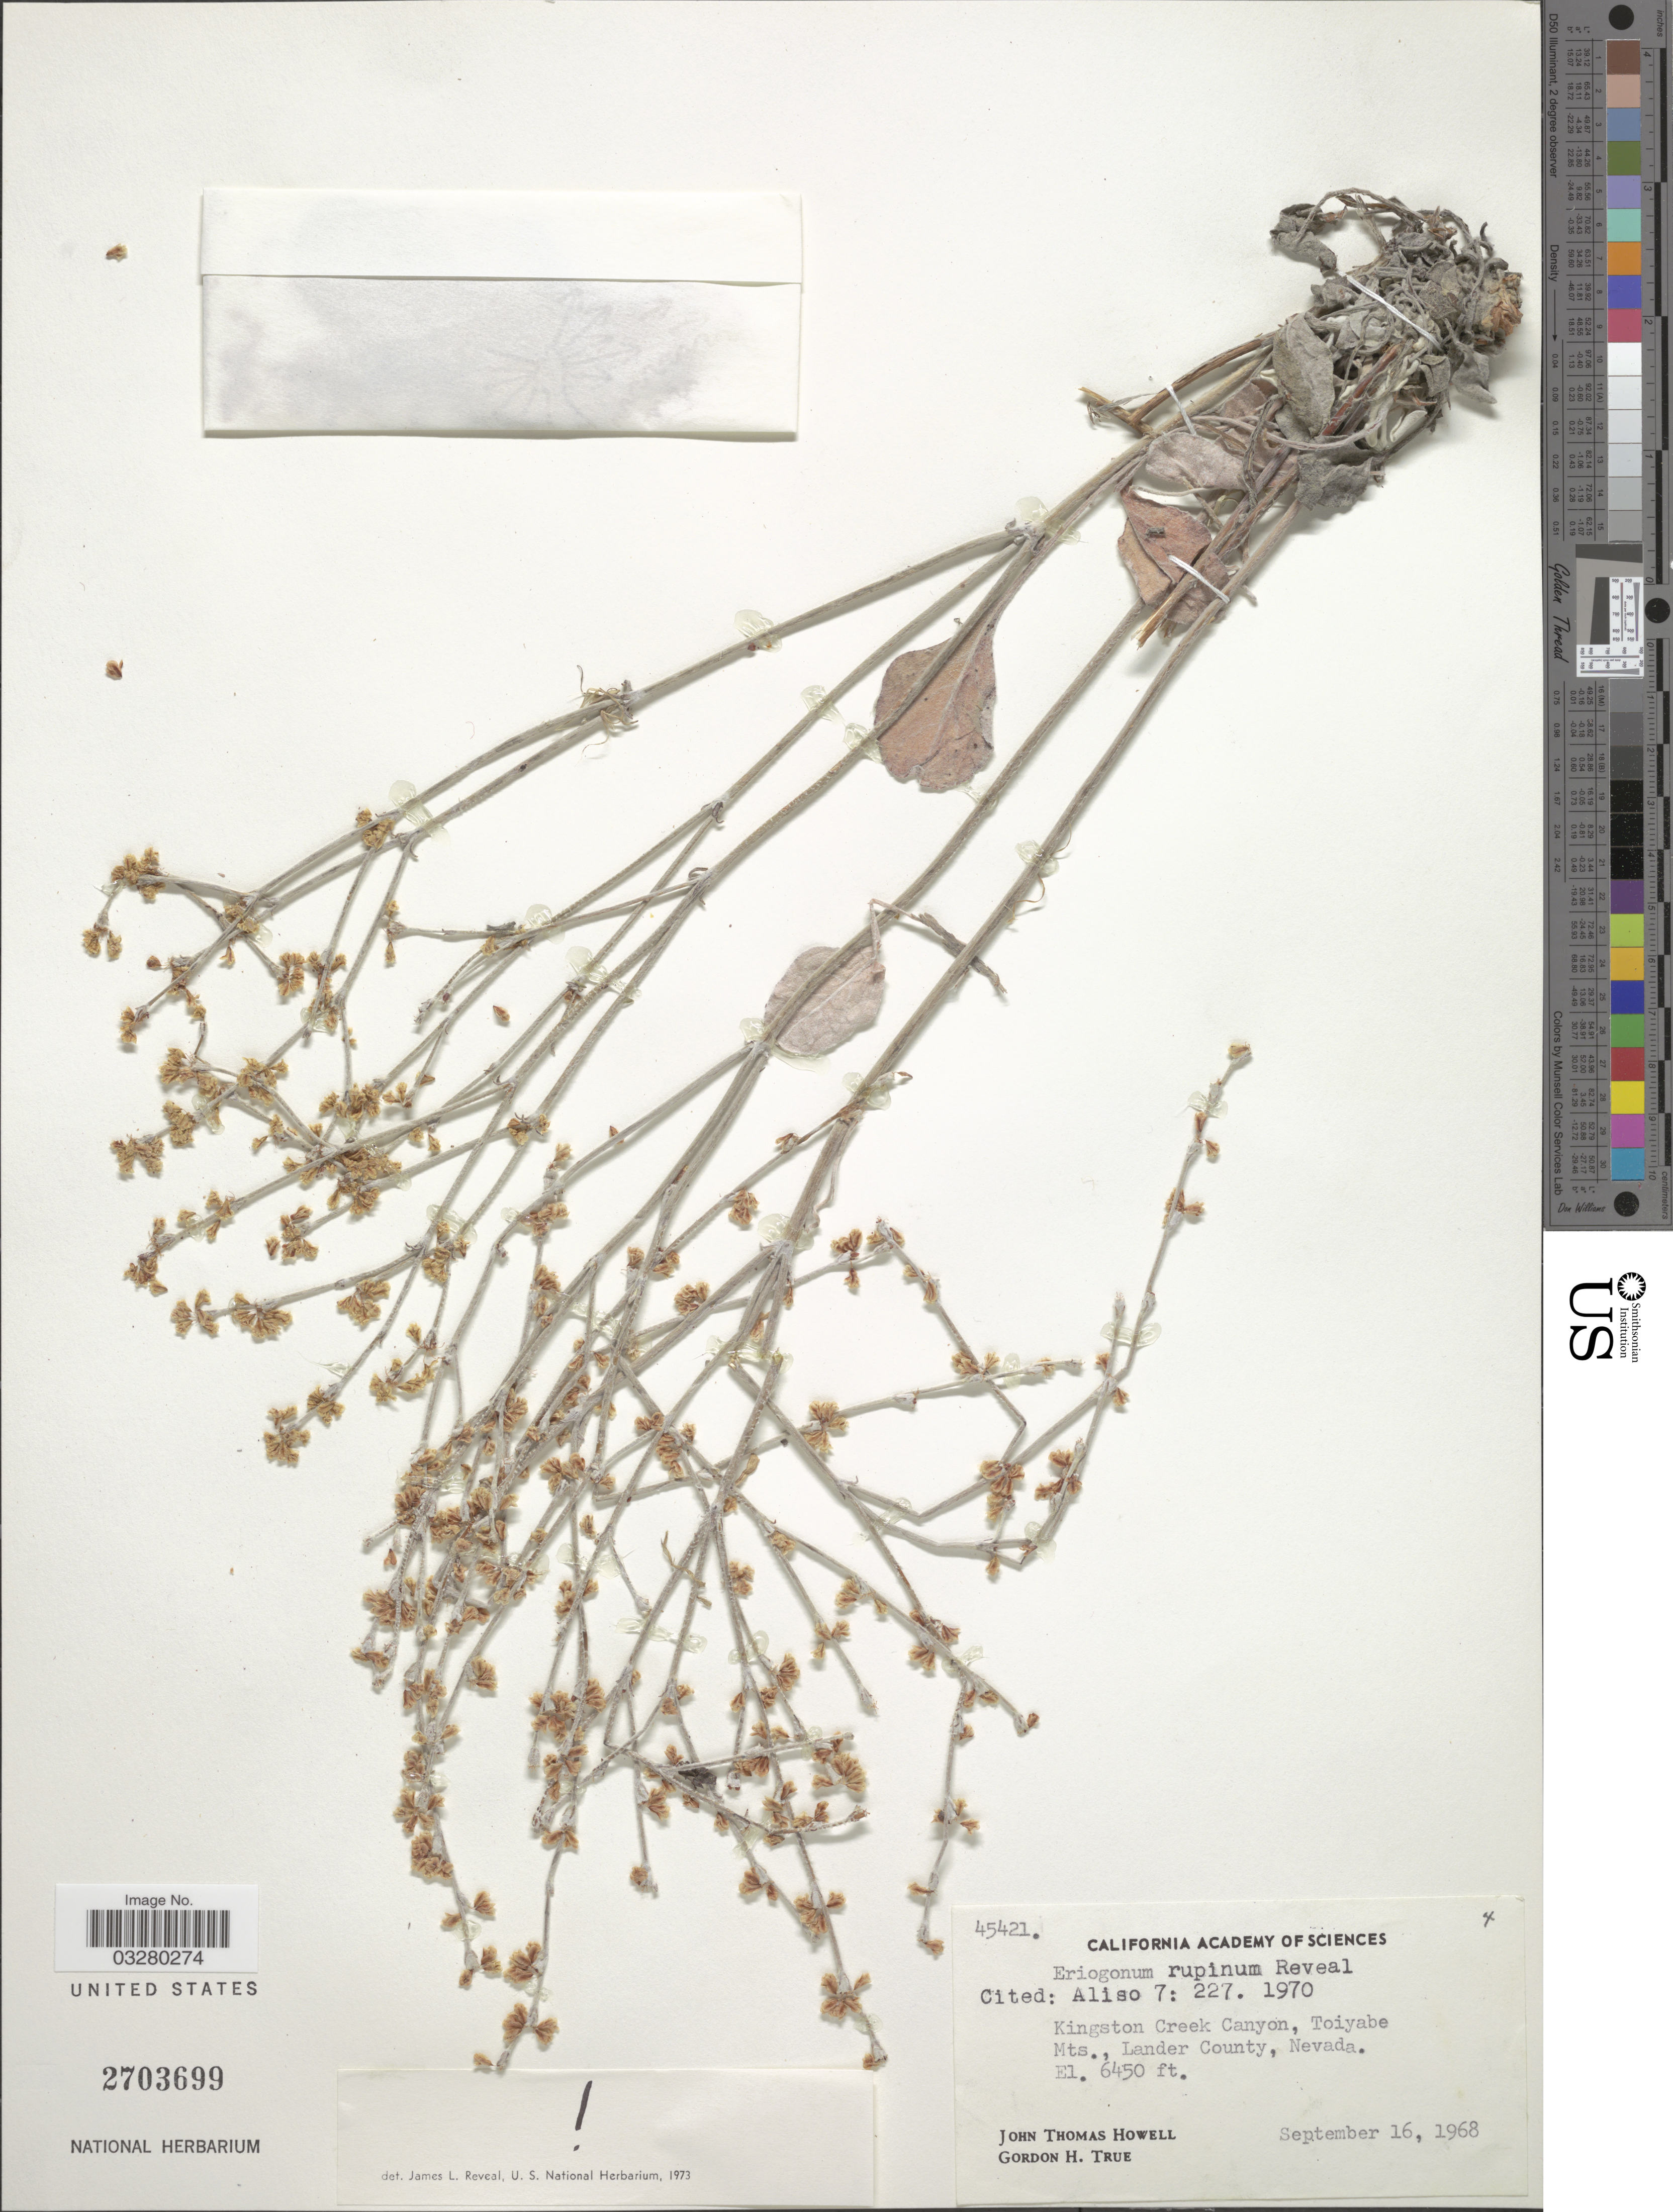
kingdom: Plantae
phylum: Tracheophyta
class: Magnoliopsida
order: Caryophyllales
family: Polygonaceae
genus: Eriogonum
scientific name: Eriogonum rupinum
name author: Reveal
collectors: J. T. Howell & G. H. True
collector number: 45421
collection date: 1968-09-16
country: United States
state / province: Nevada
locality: Kingston Creek Canyon, Toiyabe Mts., Lander County.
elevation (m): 1966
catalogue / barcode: US 2703699